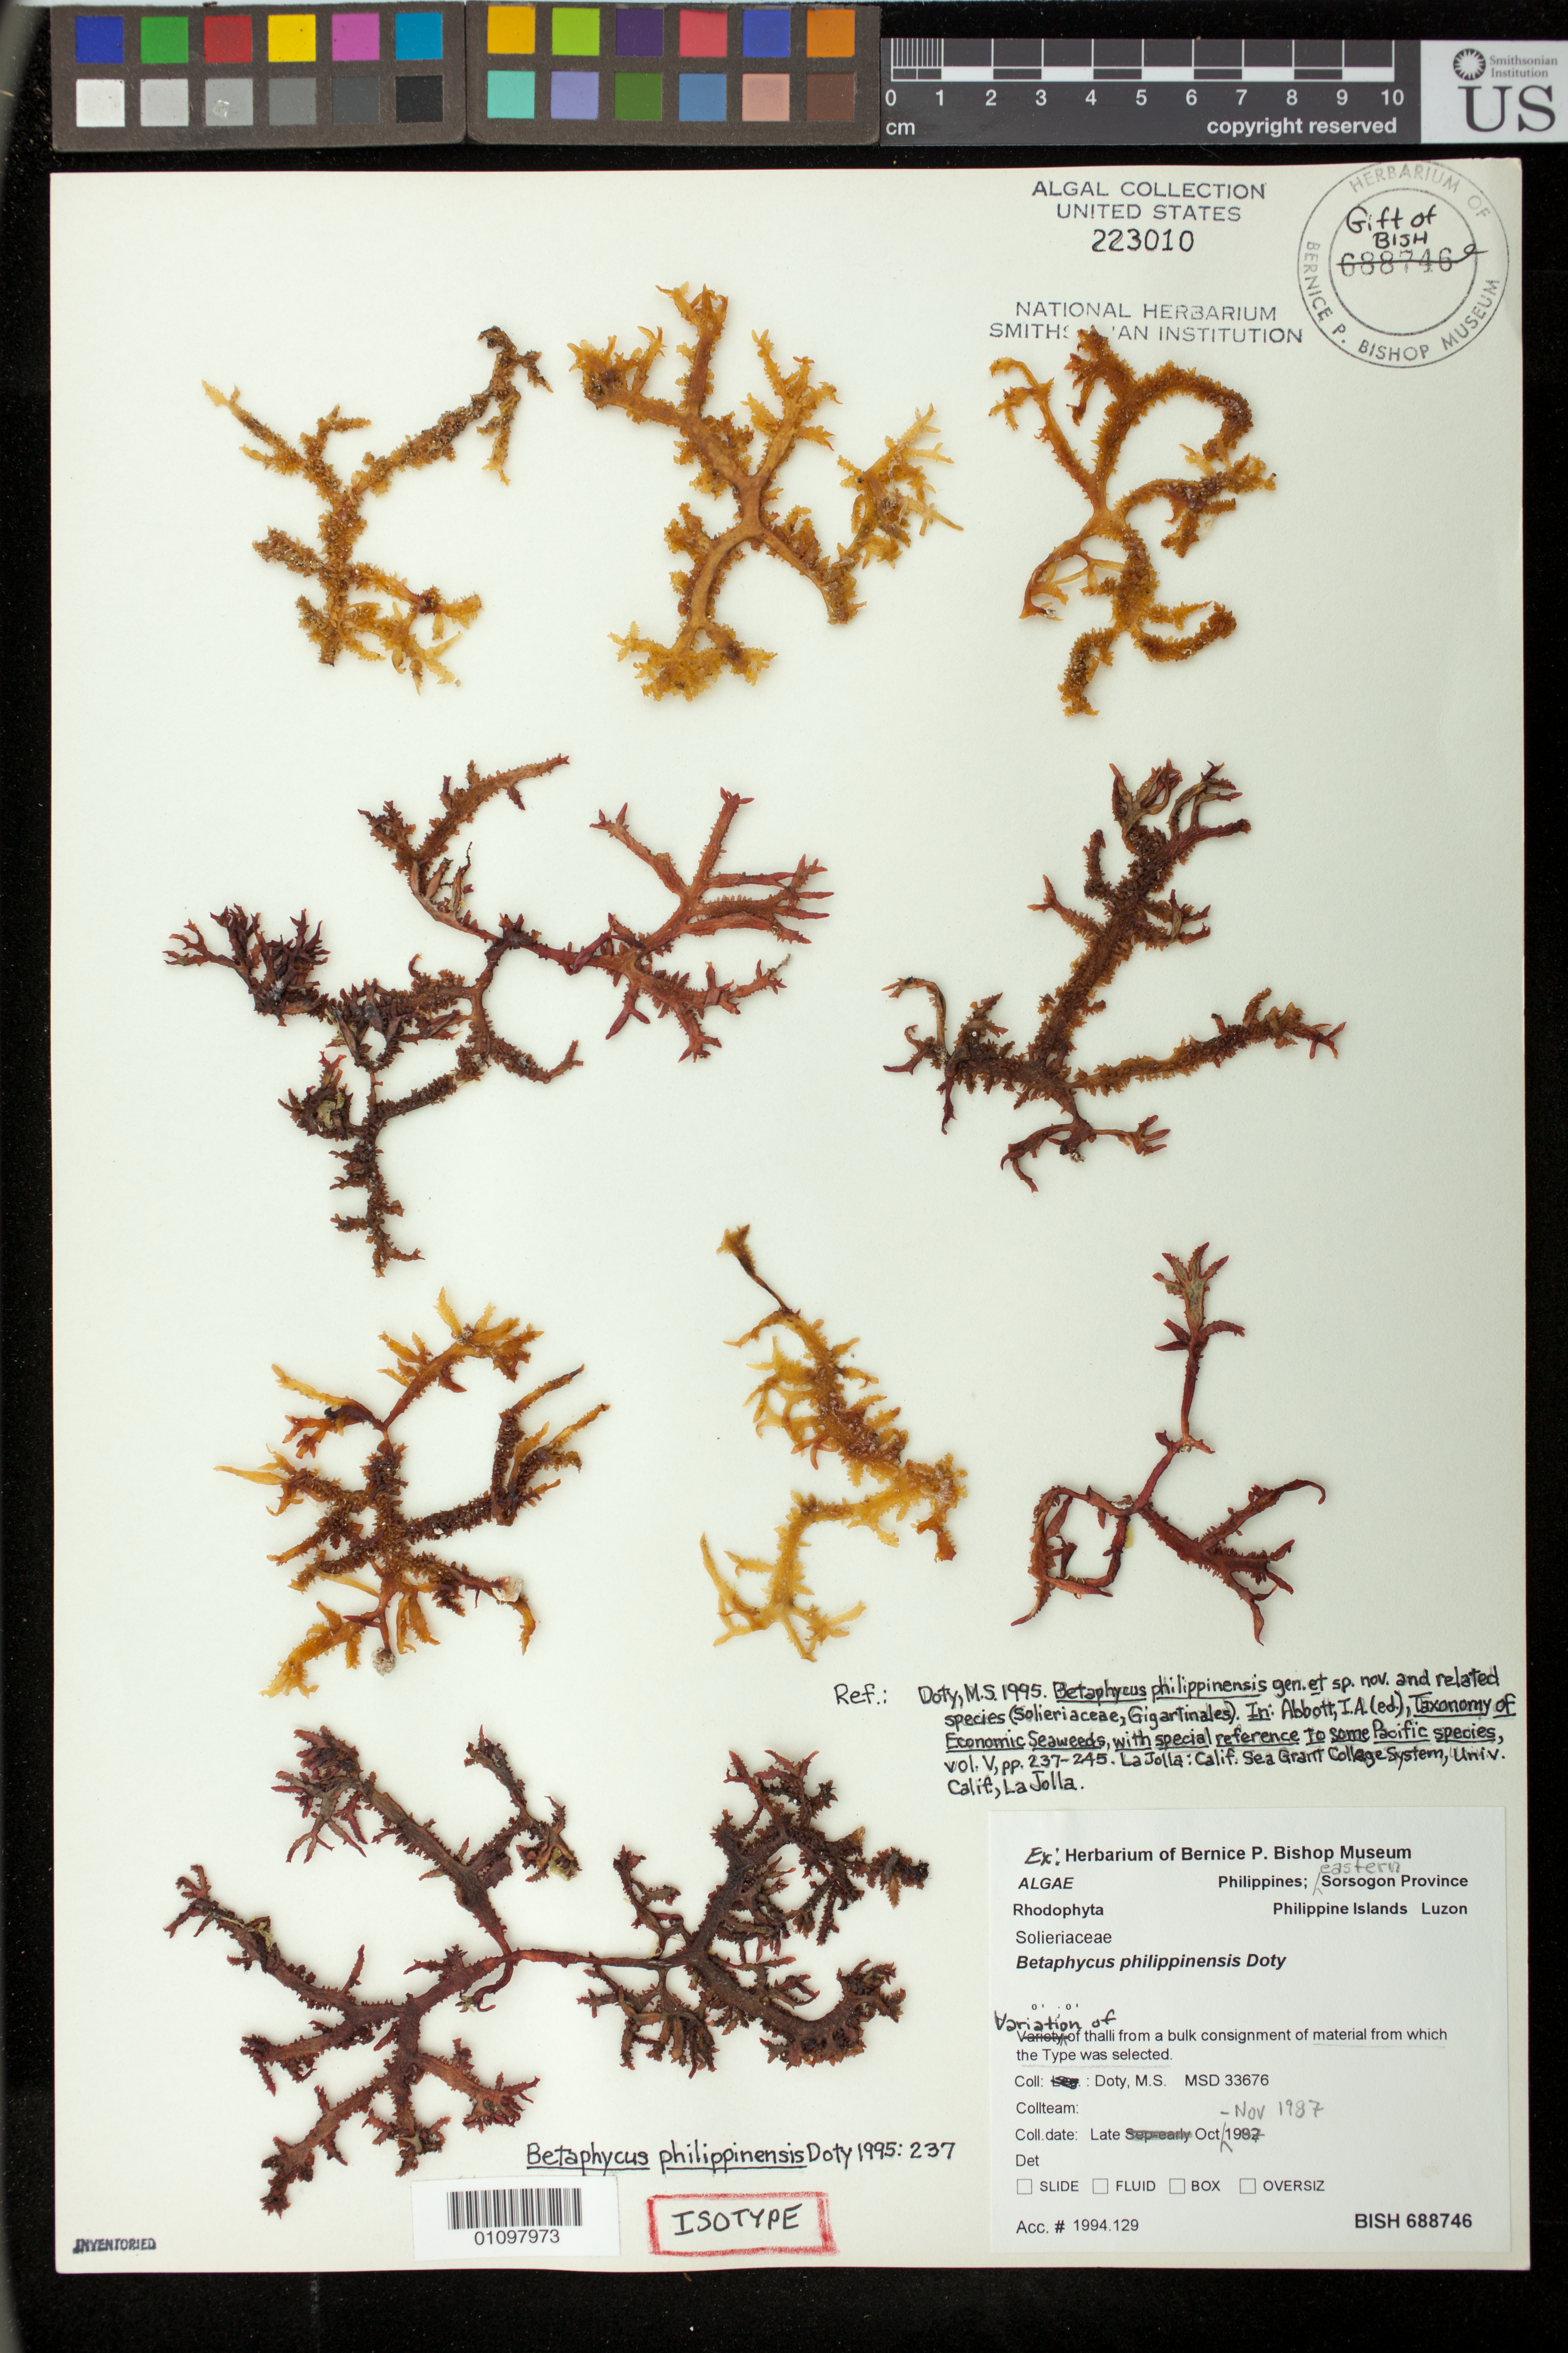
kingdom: Plantae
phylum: Rhodophyta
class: Florideophyceae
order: Gigartinales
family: Solieriaceae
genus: Betaphycus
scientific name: Betaphycus philippinensis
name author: Doty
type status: Isotype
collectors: M. S. Doty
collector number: MSD 33676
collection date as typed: Oct 1987 to Nov 1987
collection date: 1987-10/1987-11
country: Philippines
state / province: Bicol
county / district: Sorsogon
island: Luzon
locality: Eastern Sorsogon Province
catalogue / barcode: US 223010